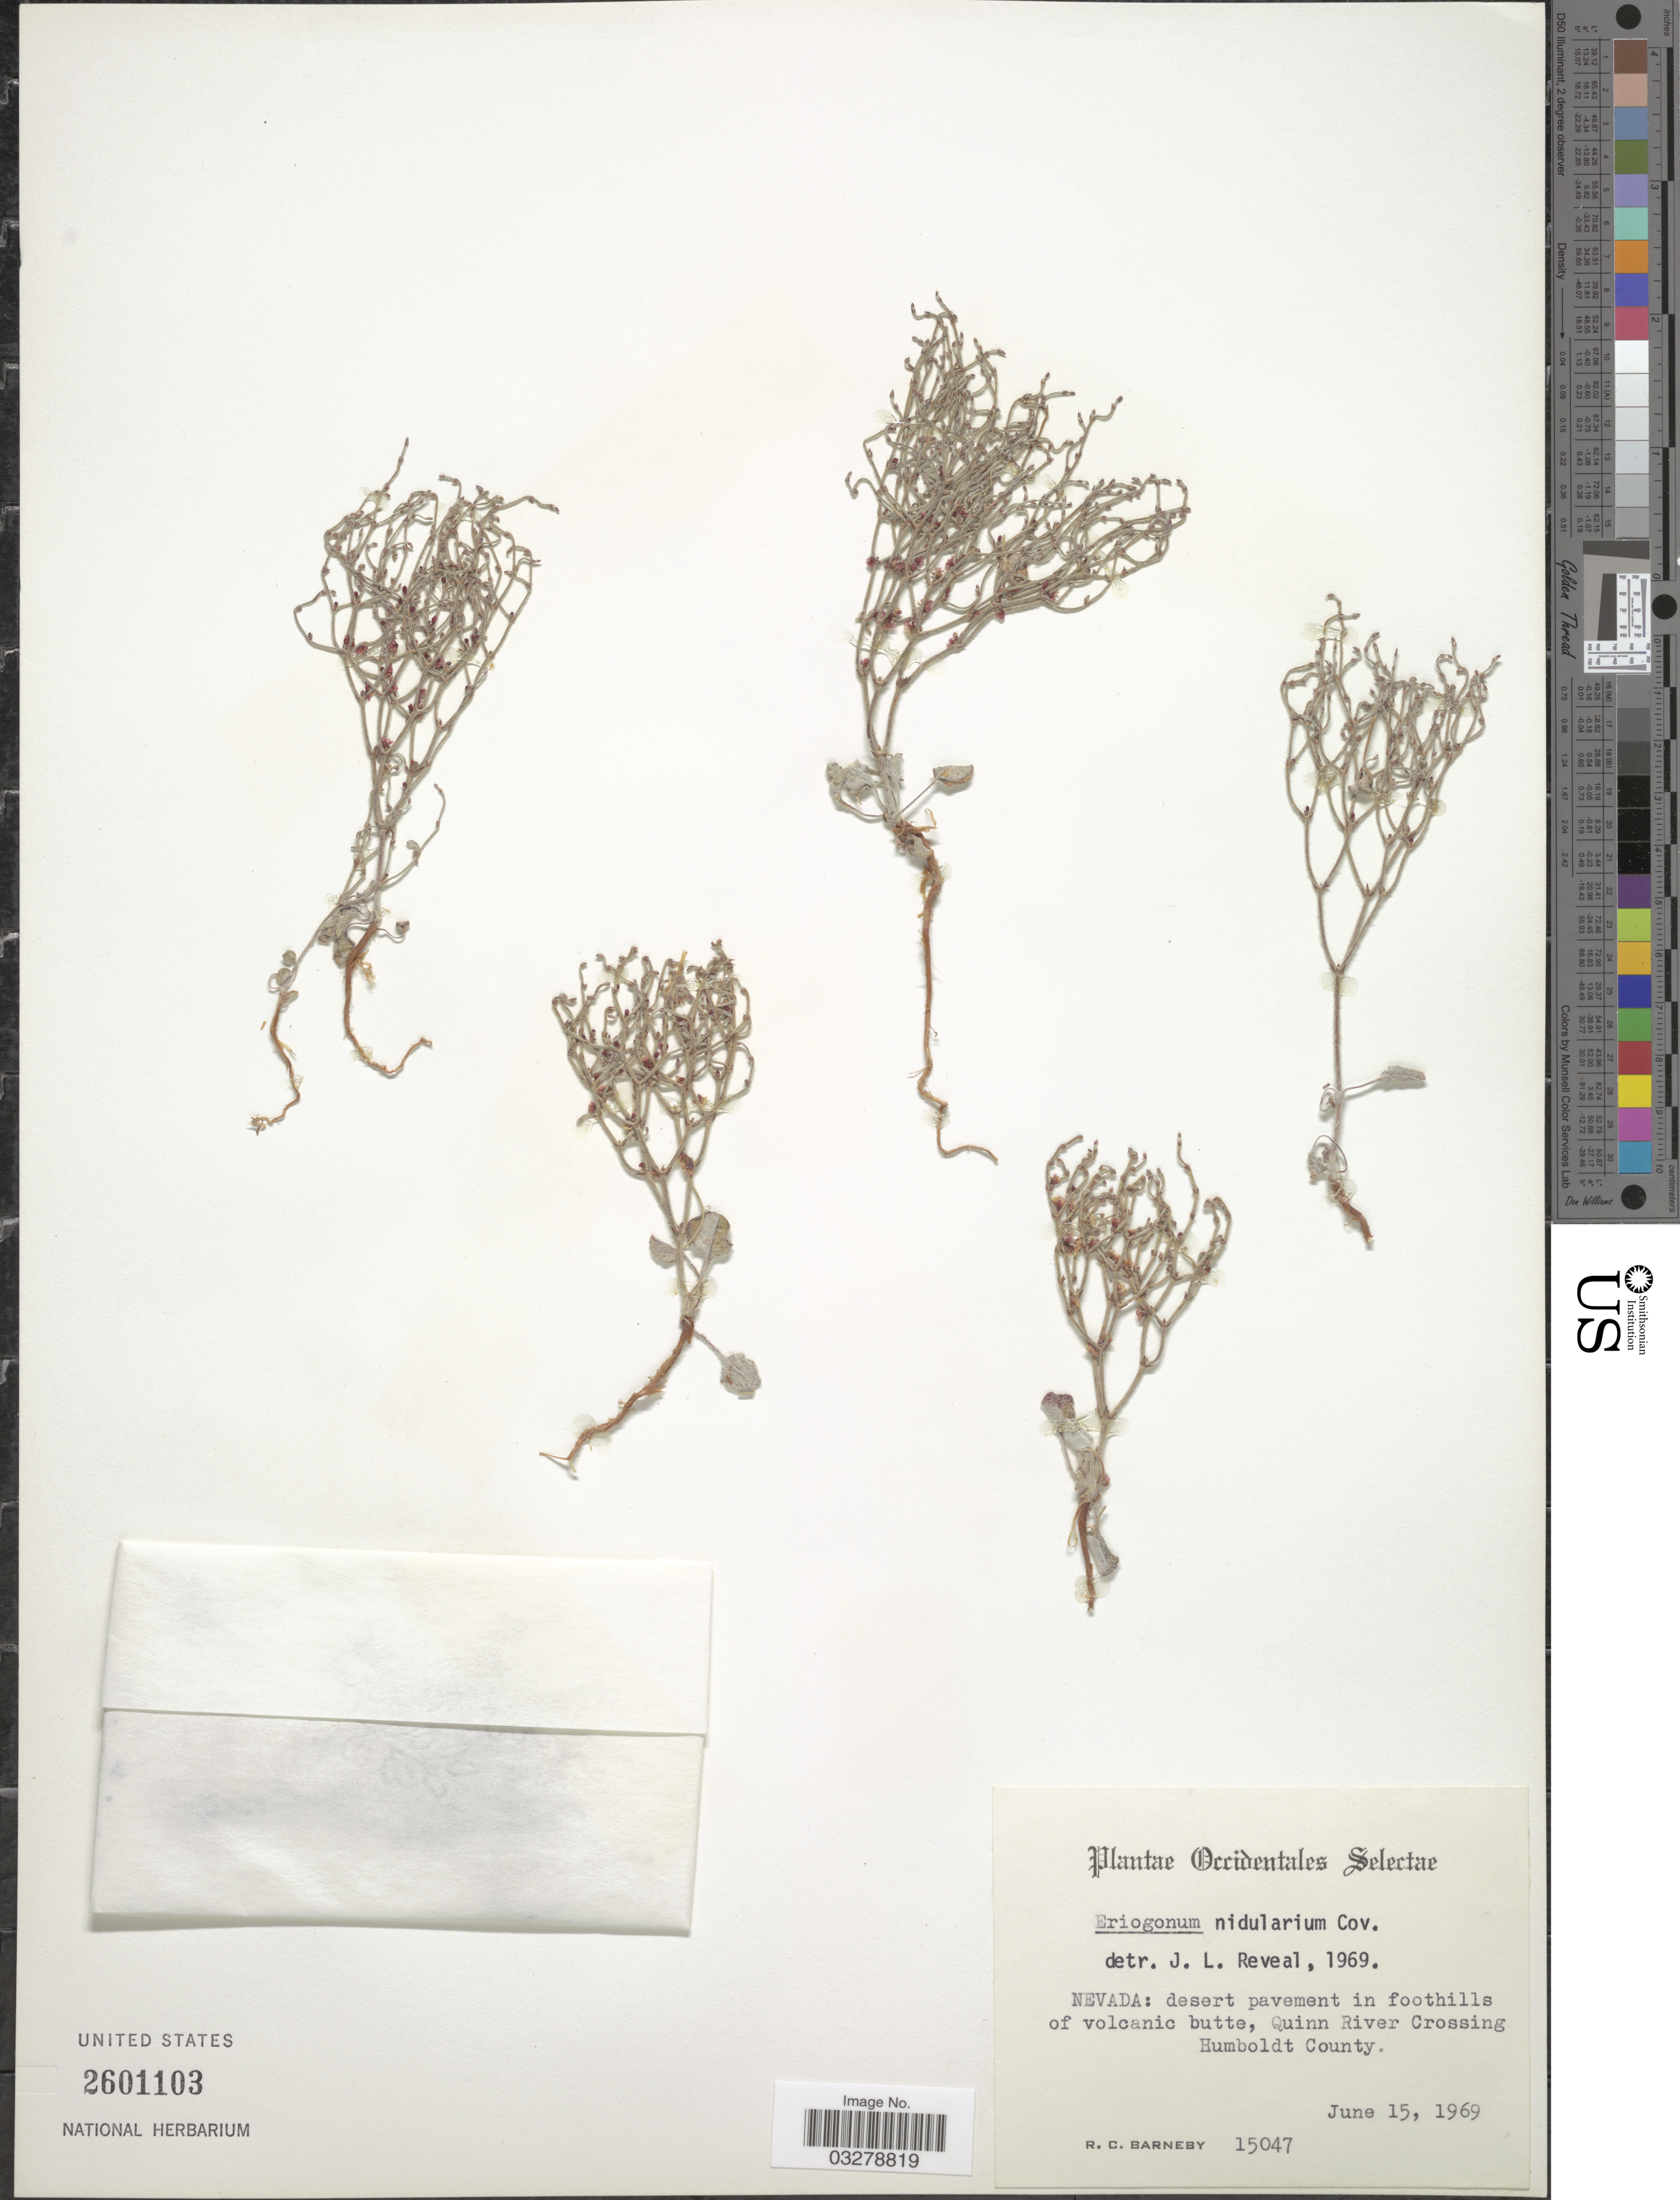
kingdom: Plantae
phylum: Tracheophyta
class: Magnoliopsida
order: Caryophyllales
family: Polygonaceae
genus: Eriogonum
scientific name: Eriogonum nidularium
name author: Coville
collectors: R. C. Barneby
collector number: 15047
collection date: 1969-06-15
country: United States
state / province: Nevada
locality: Quinn River Crossing Humboldt County.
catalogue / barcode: US 2601103